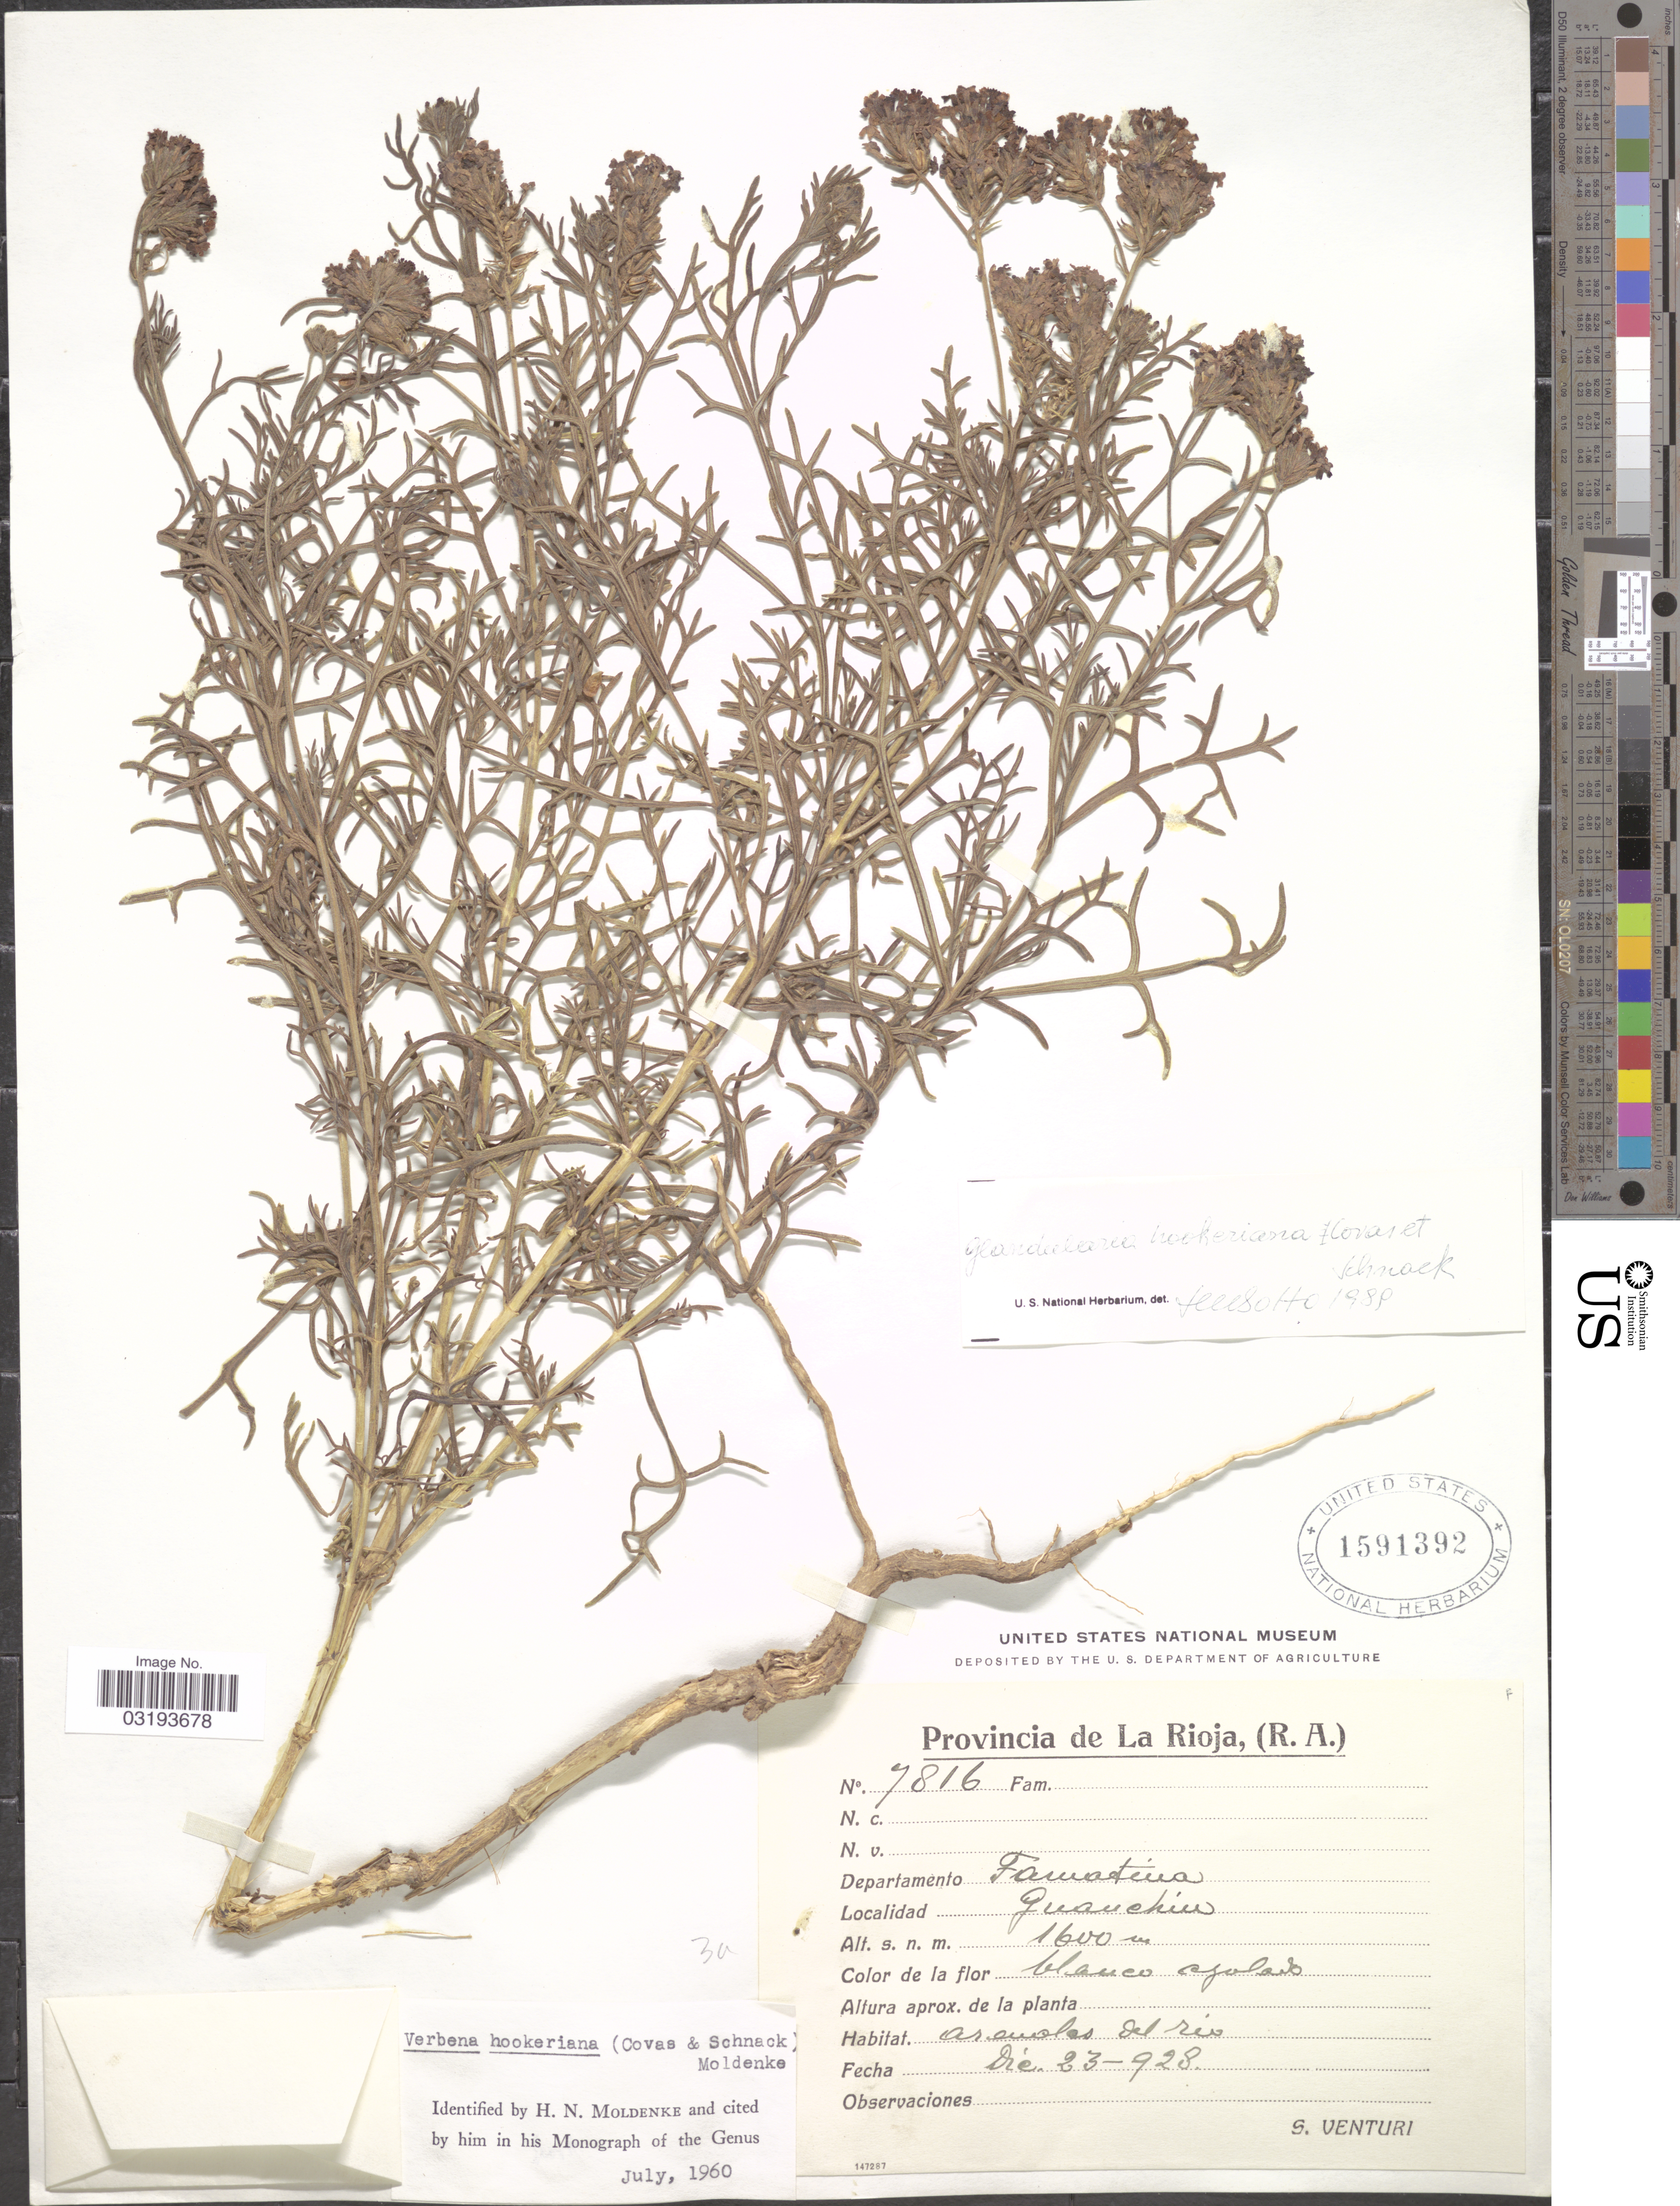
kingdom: Plantae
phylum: Tracheophyta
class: Magnoliopsida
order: Lamiales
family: Verbenaceae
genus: Verbena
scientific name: Verbena hookeriana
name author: (Covas & Schack) Moldenke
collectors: S. Venturi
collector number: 7816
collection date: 1928-12-23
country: Argentina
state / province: La Rioja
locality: Departamento Famatina. Guanchin.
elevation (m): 1600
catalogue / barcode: US 1591392